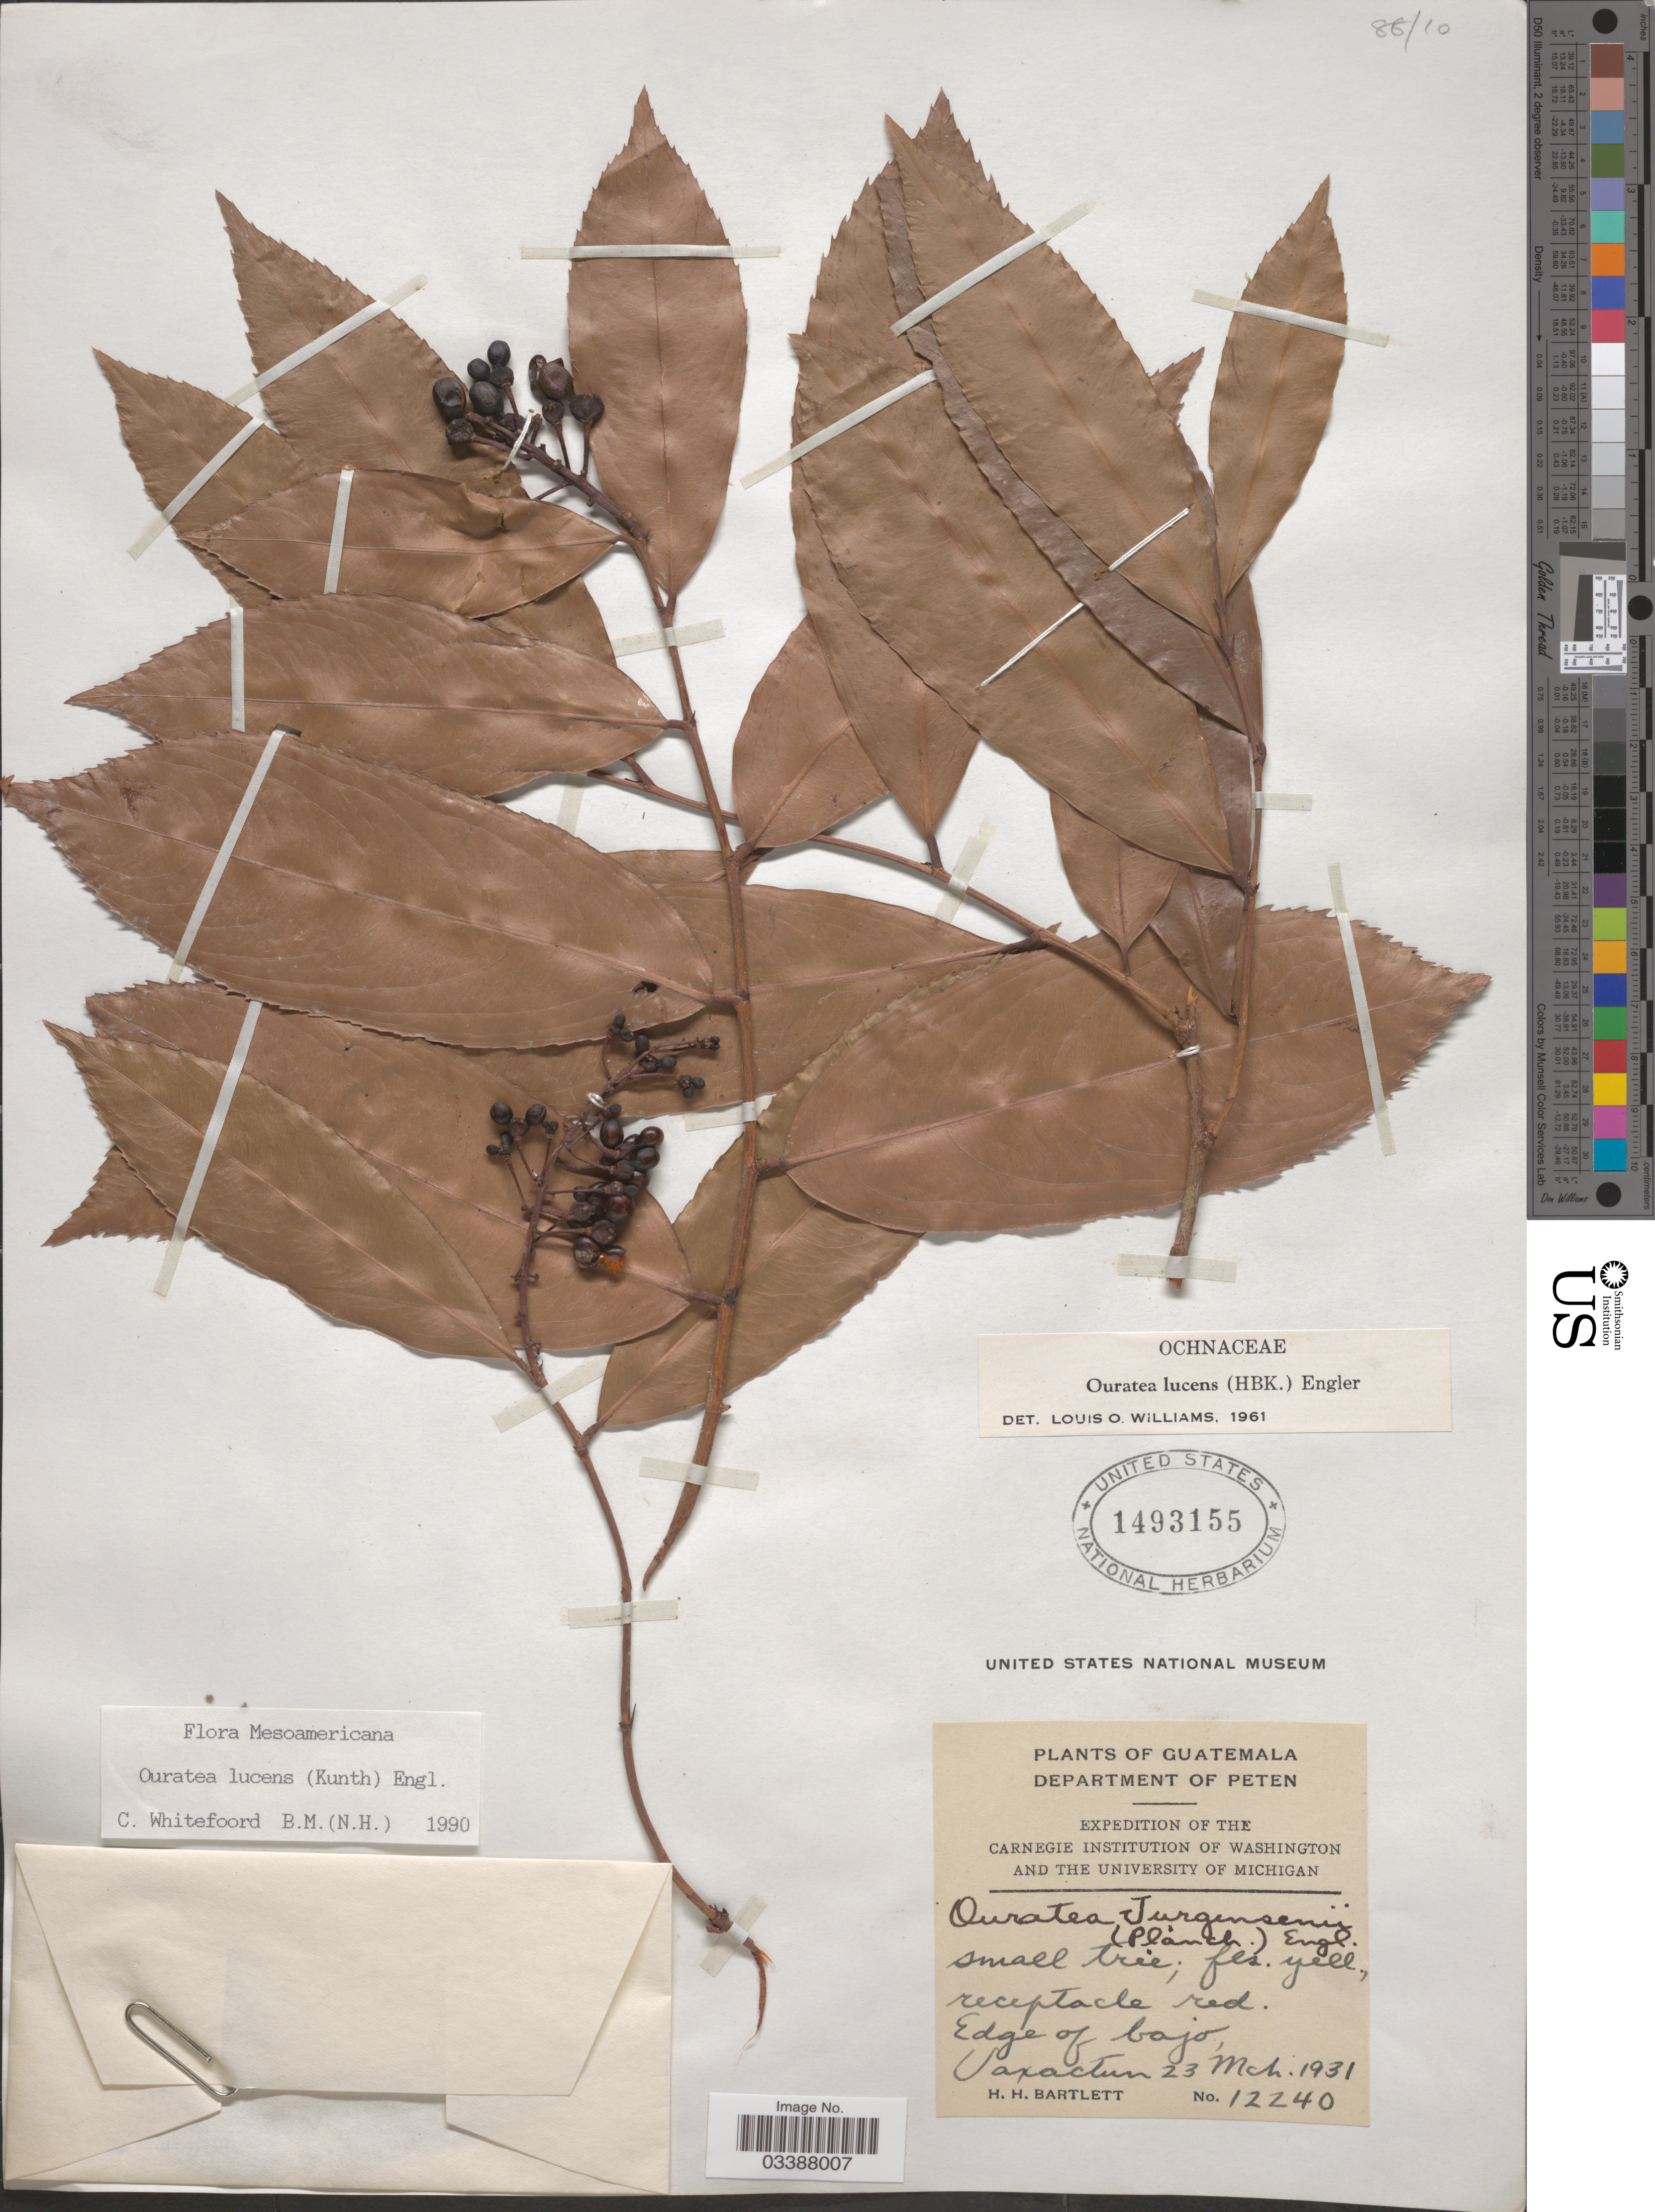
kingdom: Plantae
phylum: Tracheophyta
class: Magnoliopsida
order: Malpighiales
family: Ochnaceae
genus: Ouratea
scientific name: Ouratea lucens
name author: (Kunth) Engl.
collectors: H. H. Bartlett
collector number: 12240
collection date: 1931-03-23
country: Guatemala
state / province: El Petén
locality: Department of Peten. Edge of bajo, Uaxactun.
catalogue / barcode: US 1493155